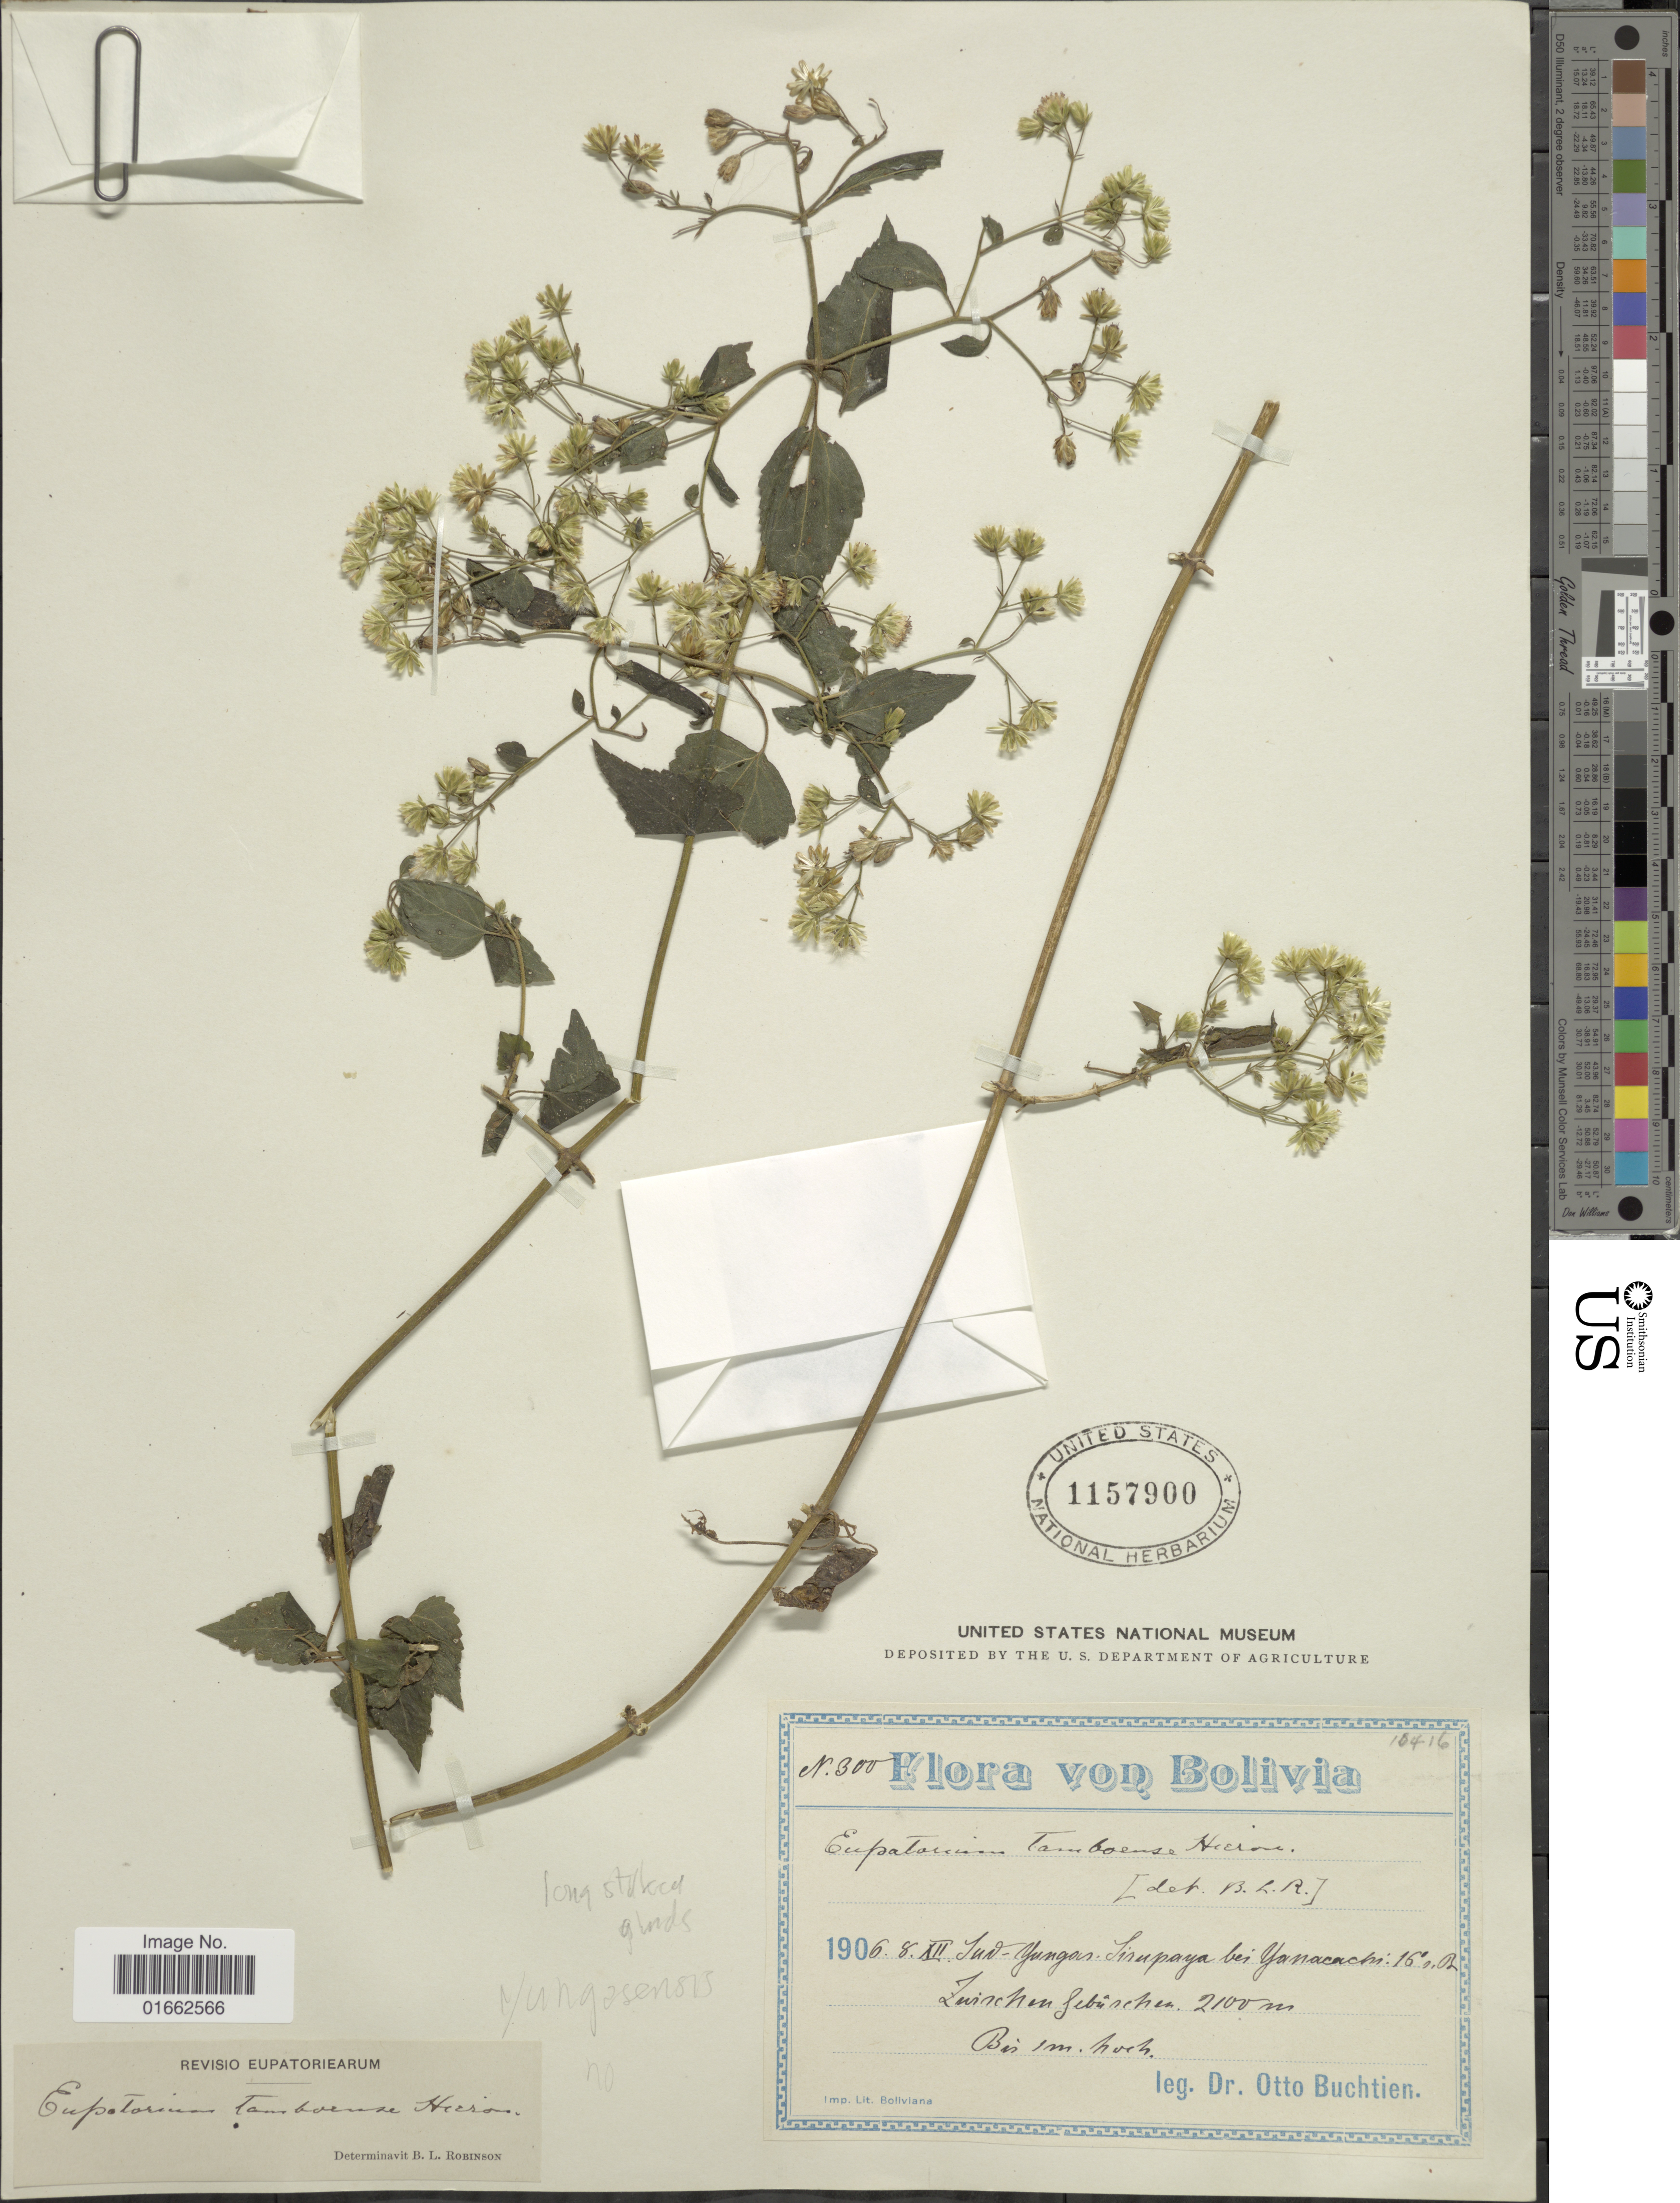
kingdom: Plantae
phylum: Tracheophyta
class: Magnoliopsida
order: Asterales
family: Asteraceae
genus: Fleischmannia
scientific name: Fleischmannia tamboensis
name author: (Hieron.) R.M. King & H. Rob.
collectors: O. Buchtien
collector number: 300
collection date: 1906-12-08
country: Bolivia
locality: Sud-Yungas, Sirupaya bei Yanacahi, Zwischen Gebüschen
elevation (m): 2100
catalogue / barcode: US 1157900